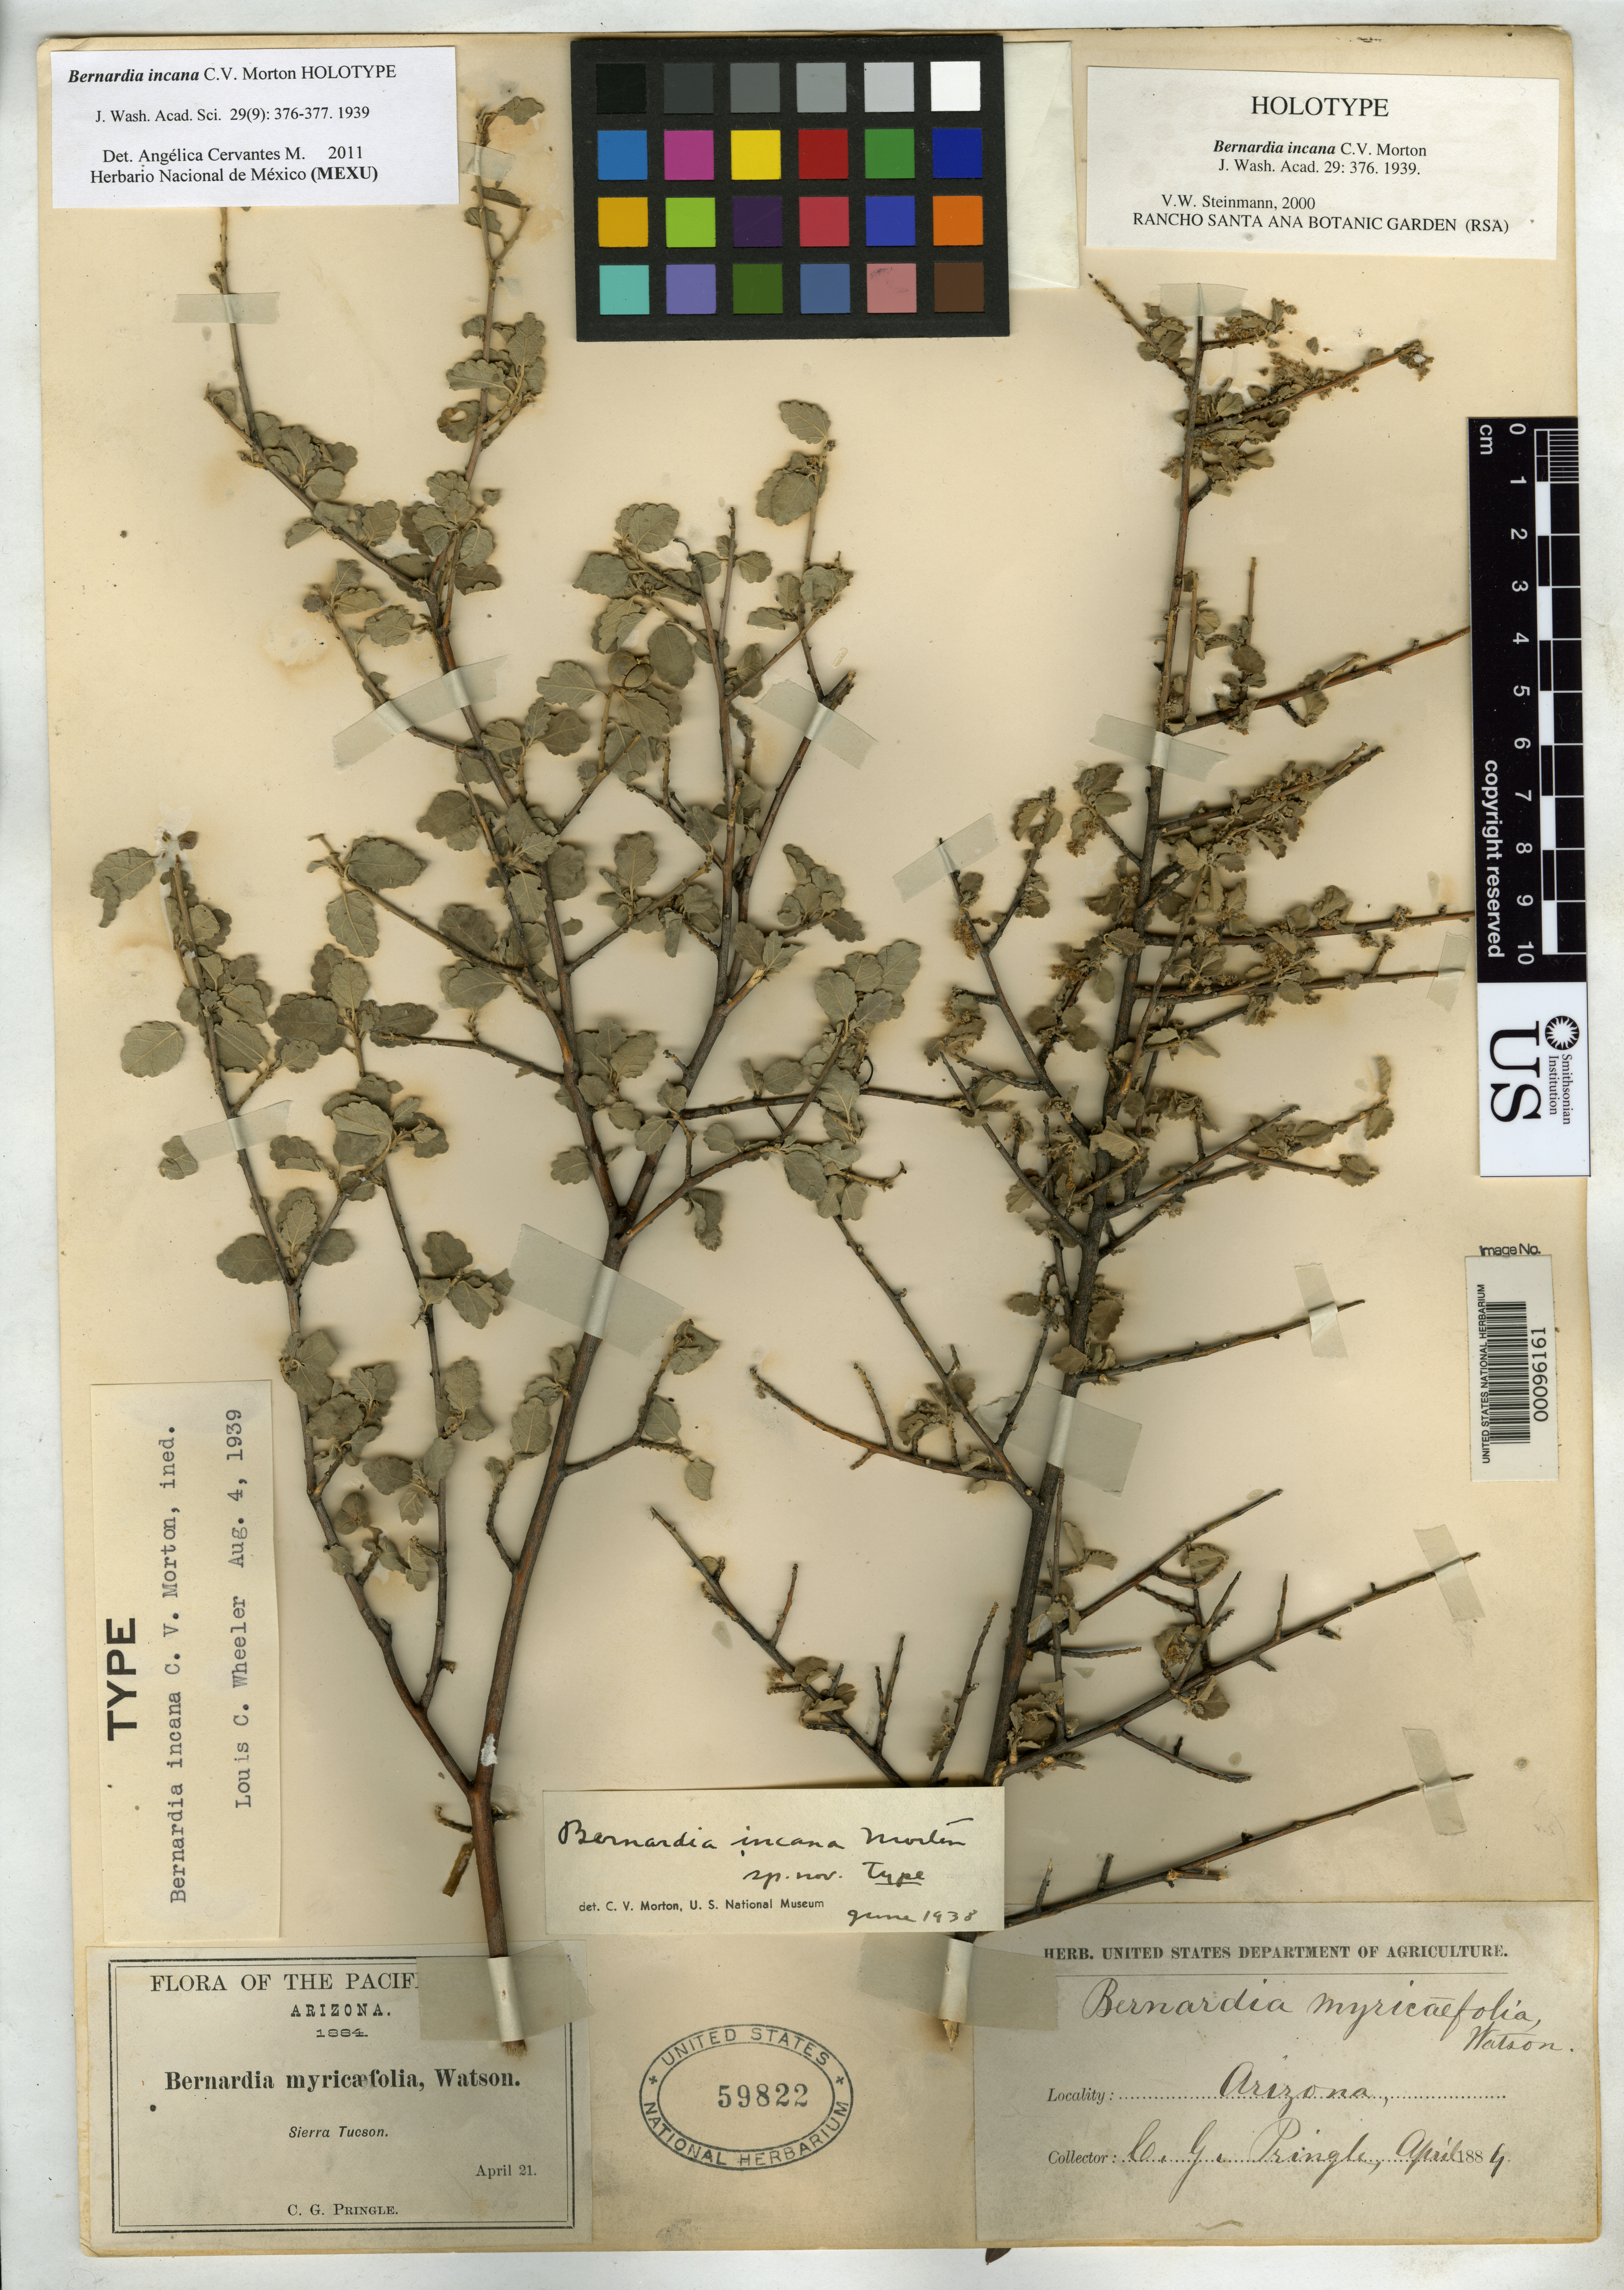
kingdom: Plantae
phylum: Tracheophyta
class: Magnoliopsida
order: Malpighiales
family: Euphorbiaceae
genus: Bernardia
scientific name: Bernardia incana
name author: C.V. Morton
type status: Holotype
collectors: C. G. Pringle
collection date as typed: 21 Apr 1884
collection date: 1884-04-21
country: United States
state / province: Arizona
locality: Sierra Tucson.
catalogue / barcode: US 59822